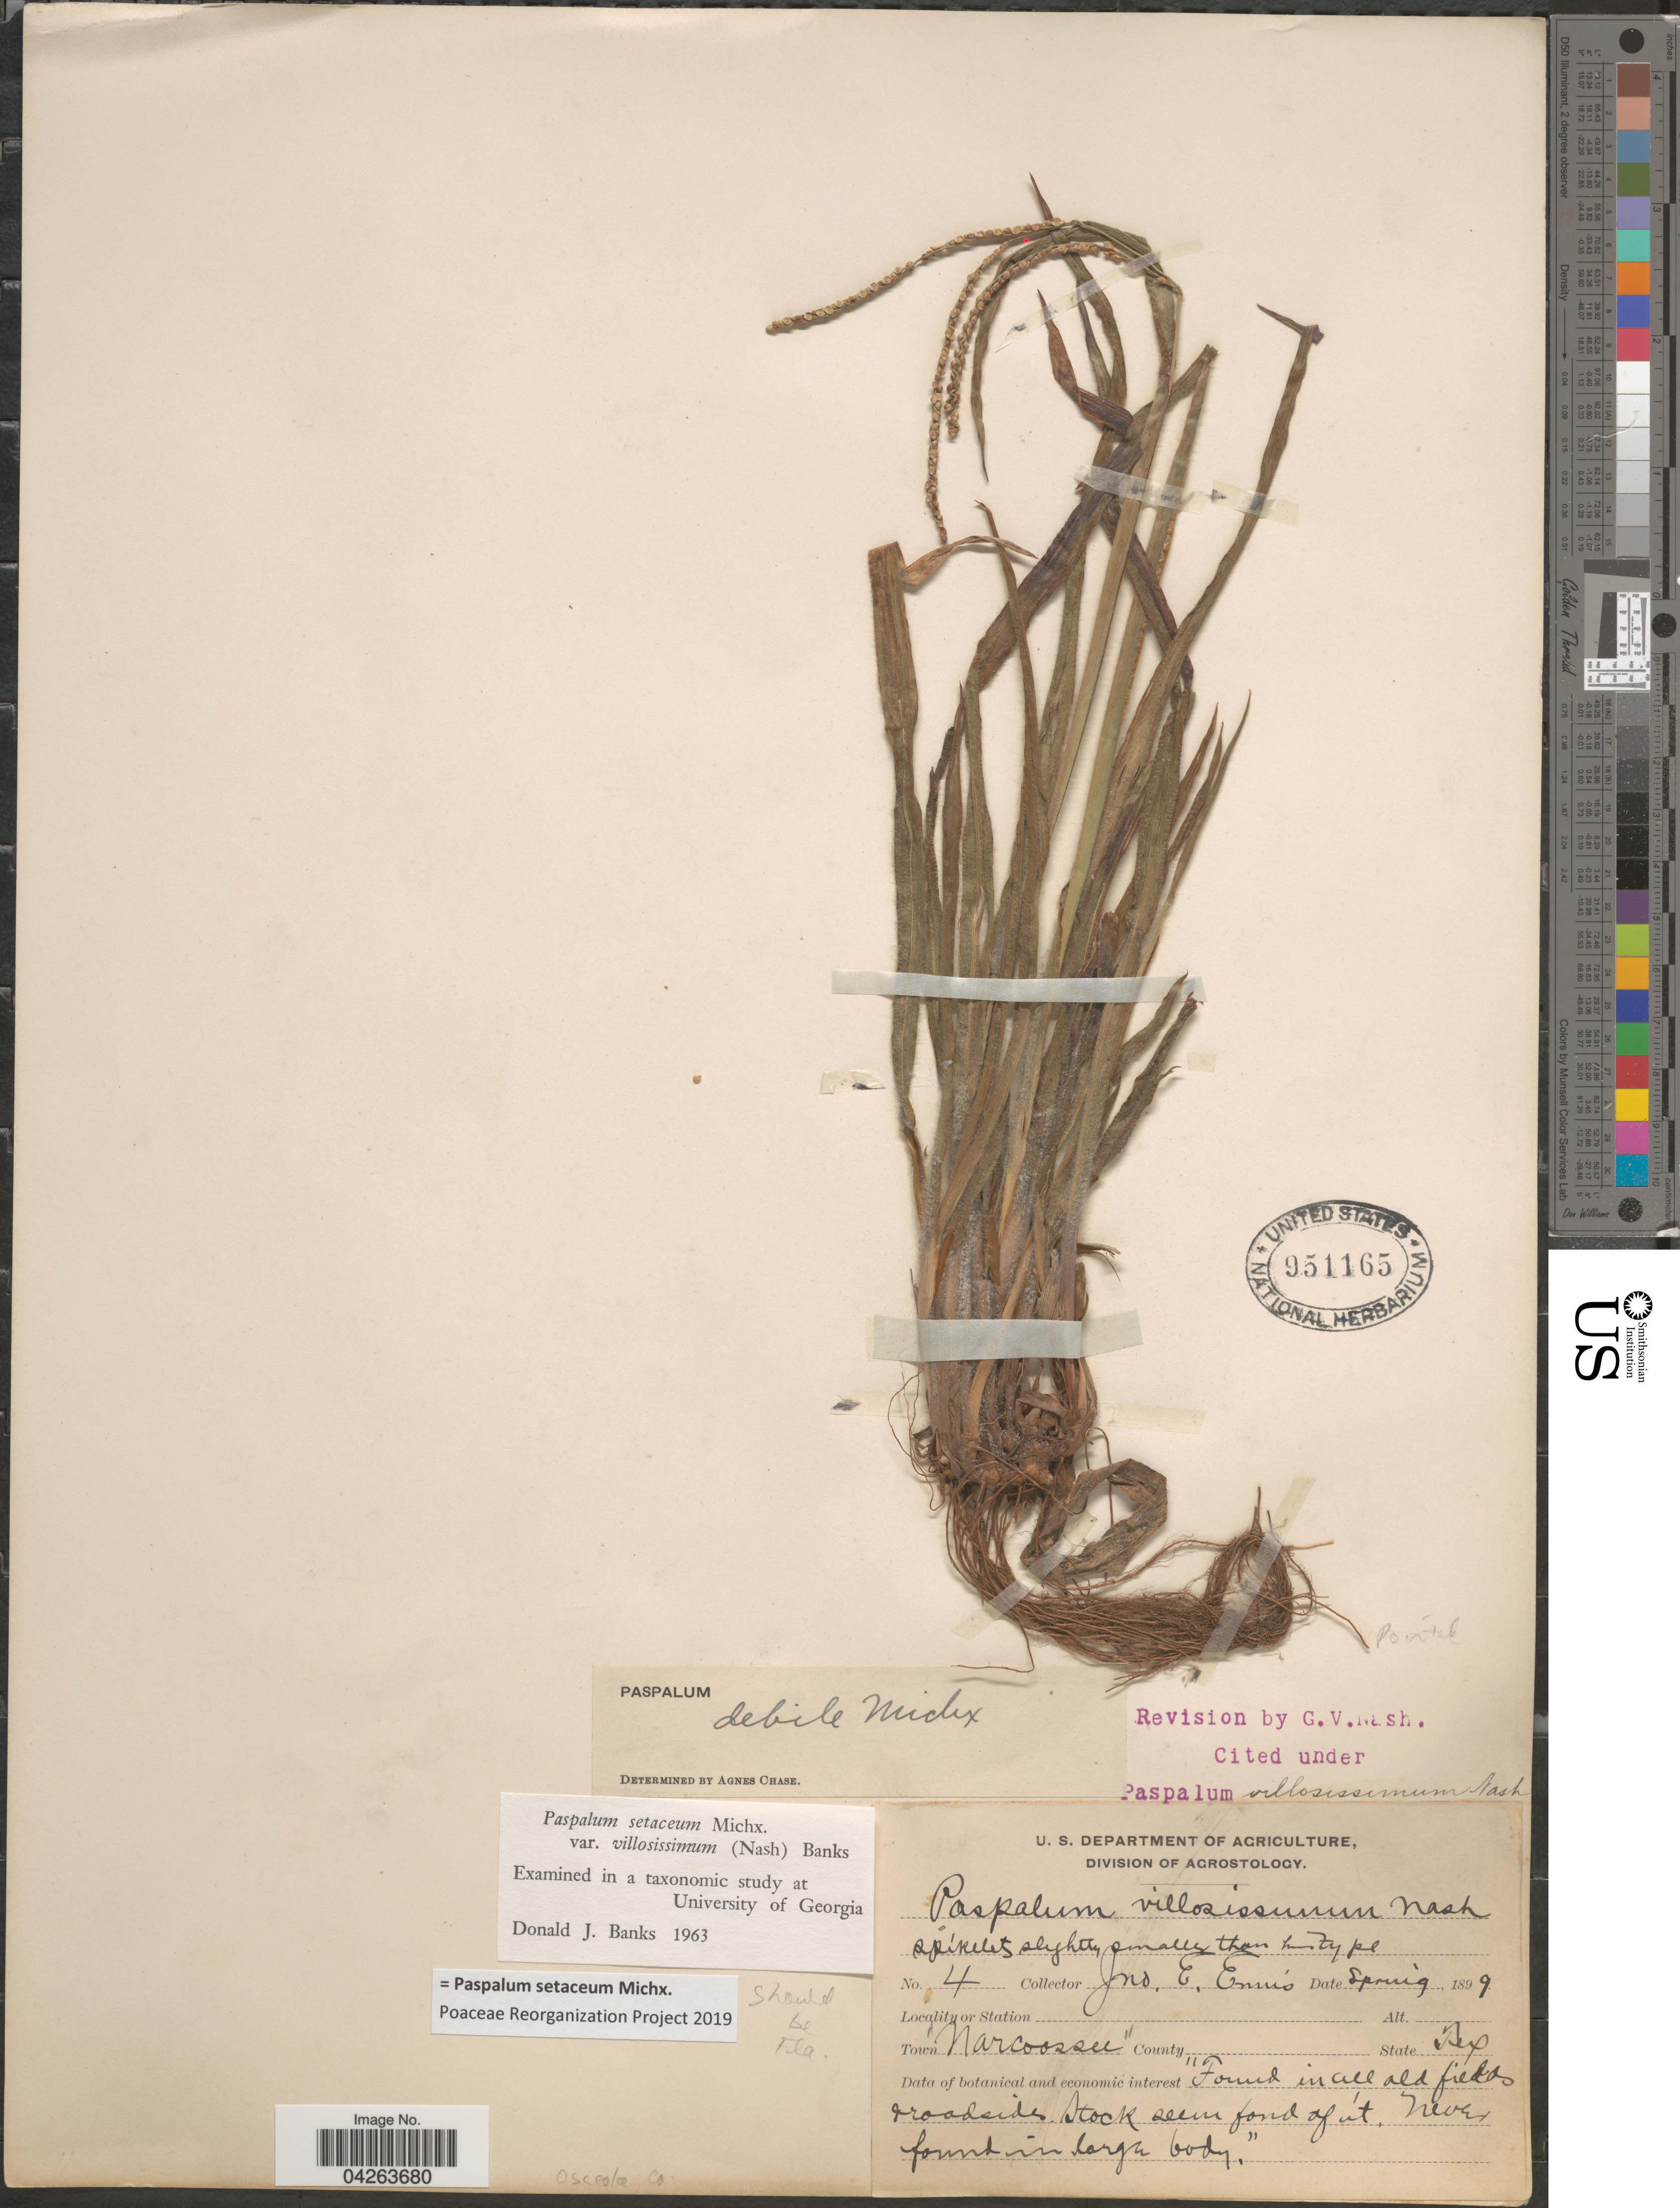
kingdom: Plantae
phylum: Tracheophyta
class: Liliopsida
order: Poales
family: Poaceae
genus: Paspalum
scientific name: Paspalum setaceum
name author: Michx.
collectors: J. Ennis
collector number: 4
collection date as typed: spring 1899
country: United States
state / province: Texas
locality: Town Narcoossee. Osceola Co.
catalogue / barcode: US 951165